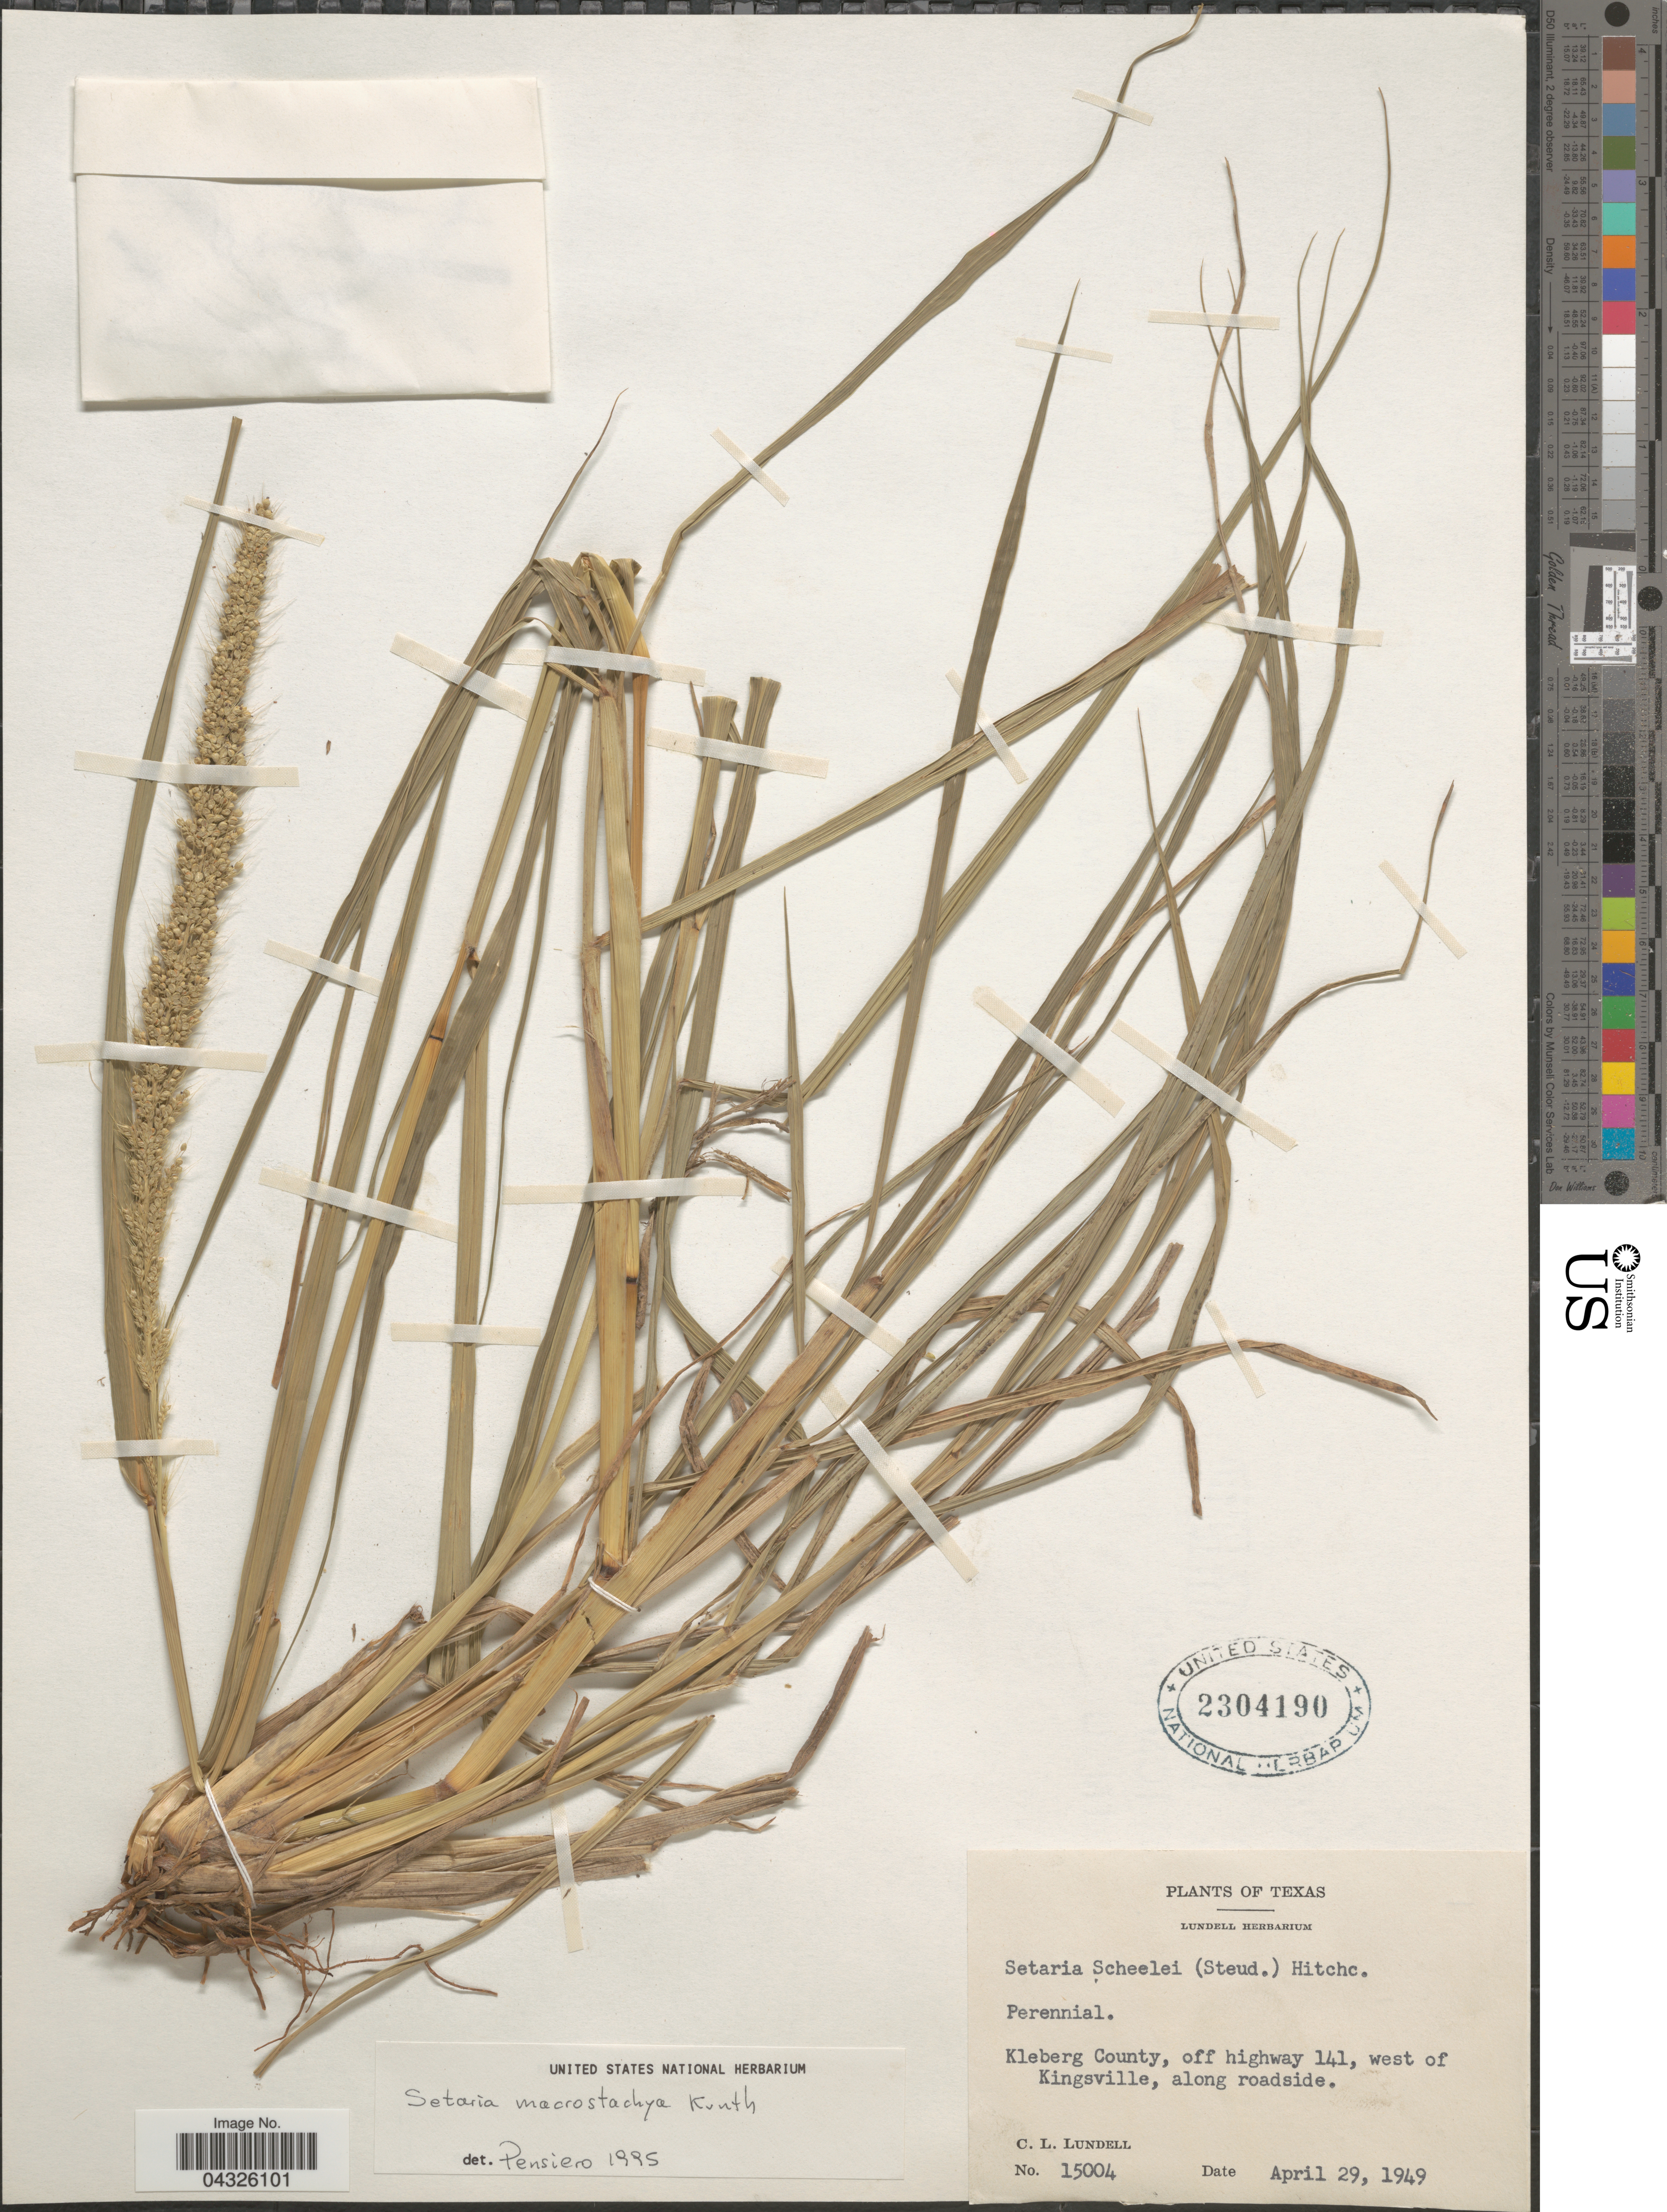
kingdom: Plantae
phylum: Tracheophyta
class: Liliopsida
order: Poales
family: Poaceae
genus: Setaria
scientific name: Setaria scheelei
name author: (Steud.) Hitchc.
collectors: C. L. Lundell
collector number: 15004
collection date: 1949-04-29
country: United States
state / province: Texas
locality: Kleberg County, off highway 141, west of Kingsville, along roadside.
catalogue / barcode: US 2304190